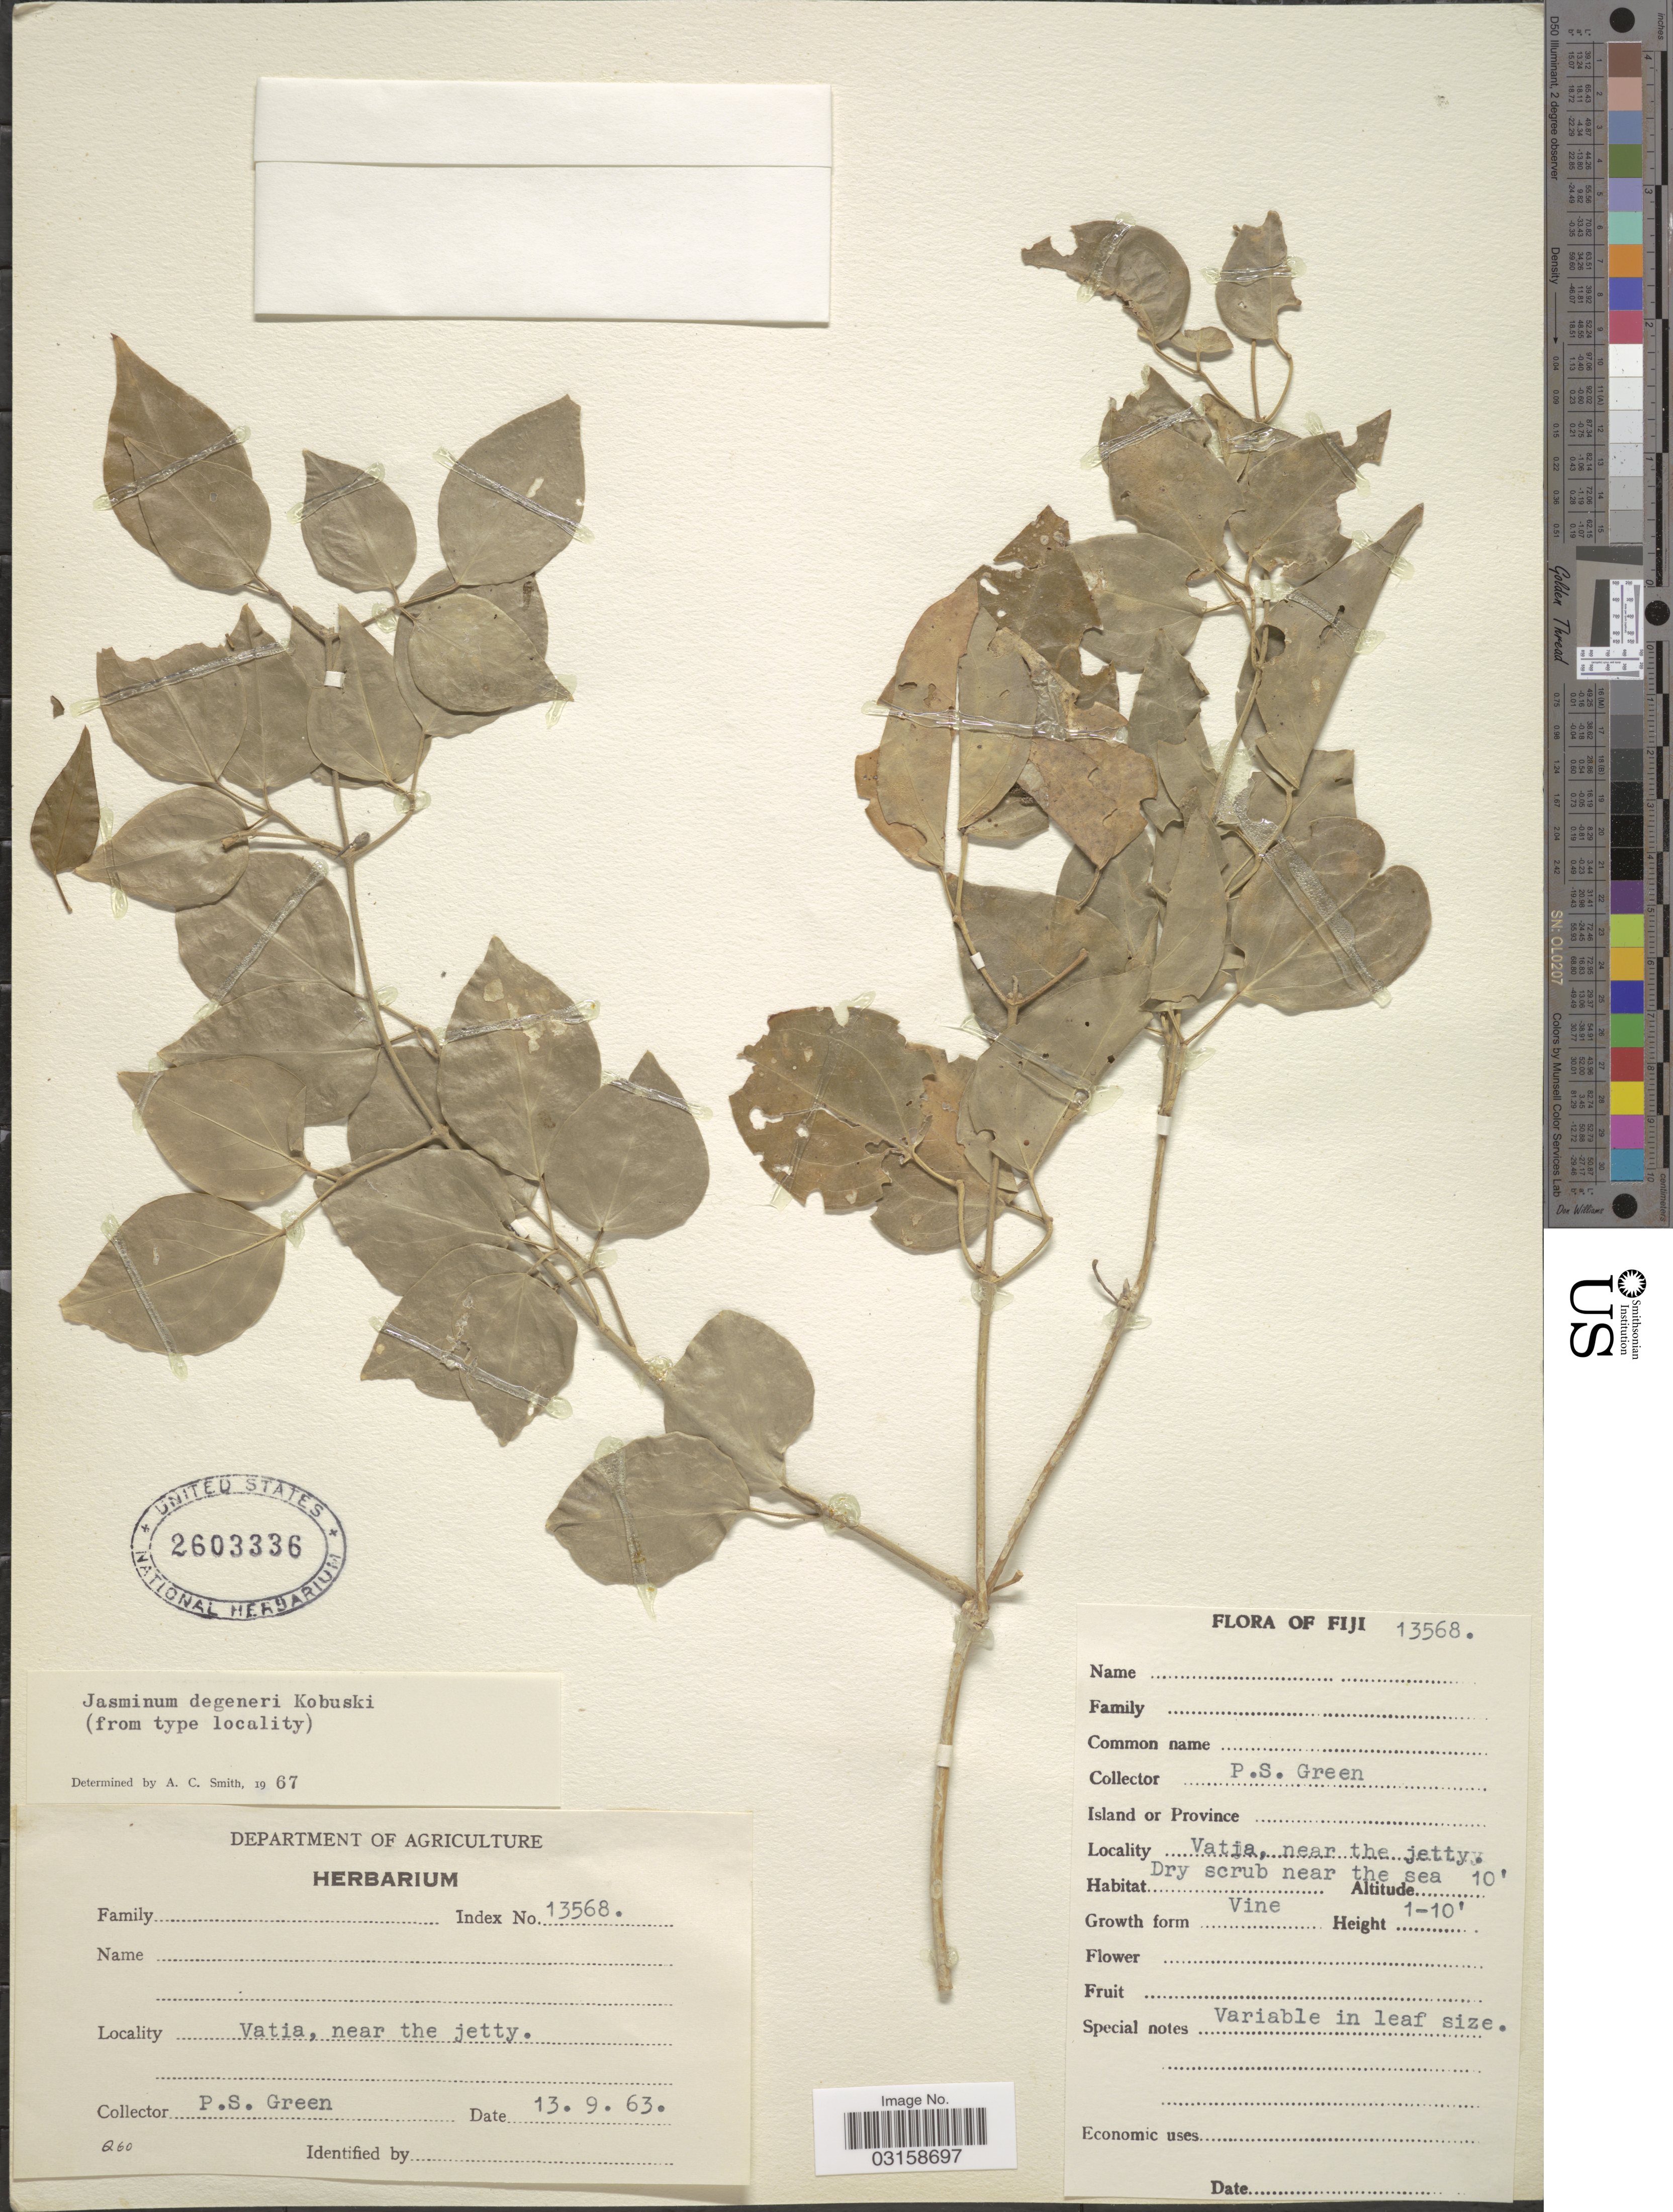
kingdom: Plantae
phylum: Tracheophyta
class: Magnoliopsida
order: Lamiales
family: Oleaceae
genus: Jasminum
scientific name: Jasminum degeneri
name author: Kobuski in A.C. Sm.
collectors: P. S. Green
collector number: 13568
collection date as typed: Transcribed d/m/y: 13/9/63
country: Fiji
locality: Vatia, near the jetty.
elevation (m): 3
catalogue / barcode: US 2603336